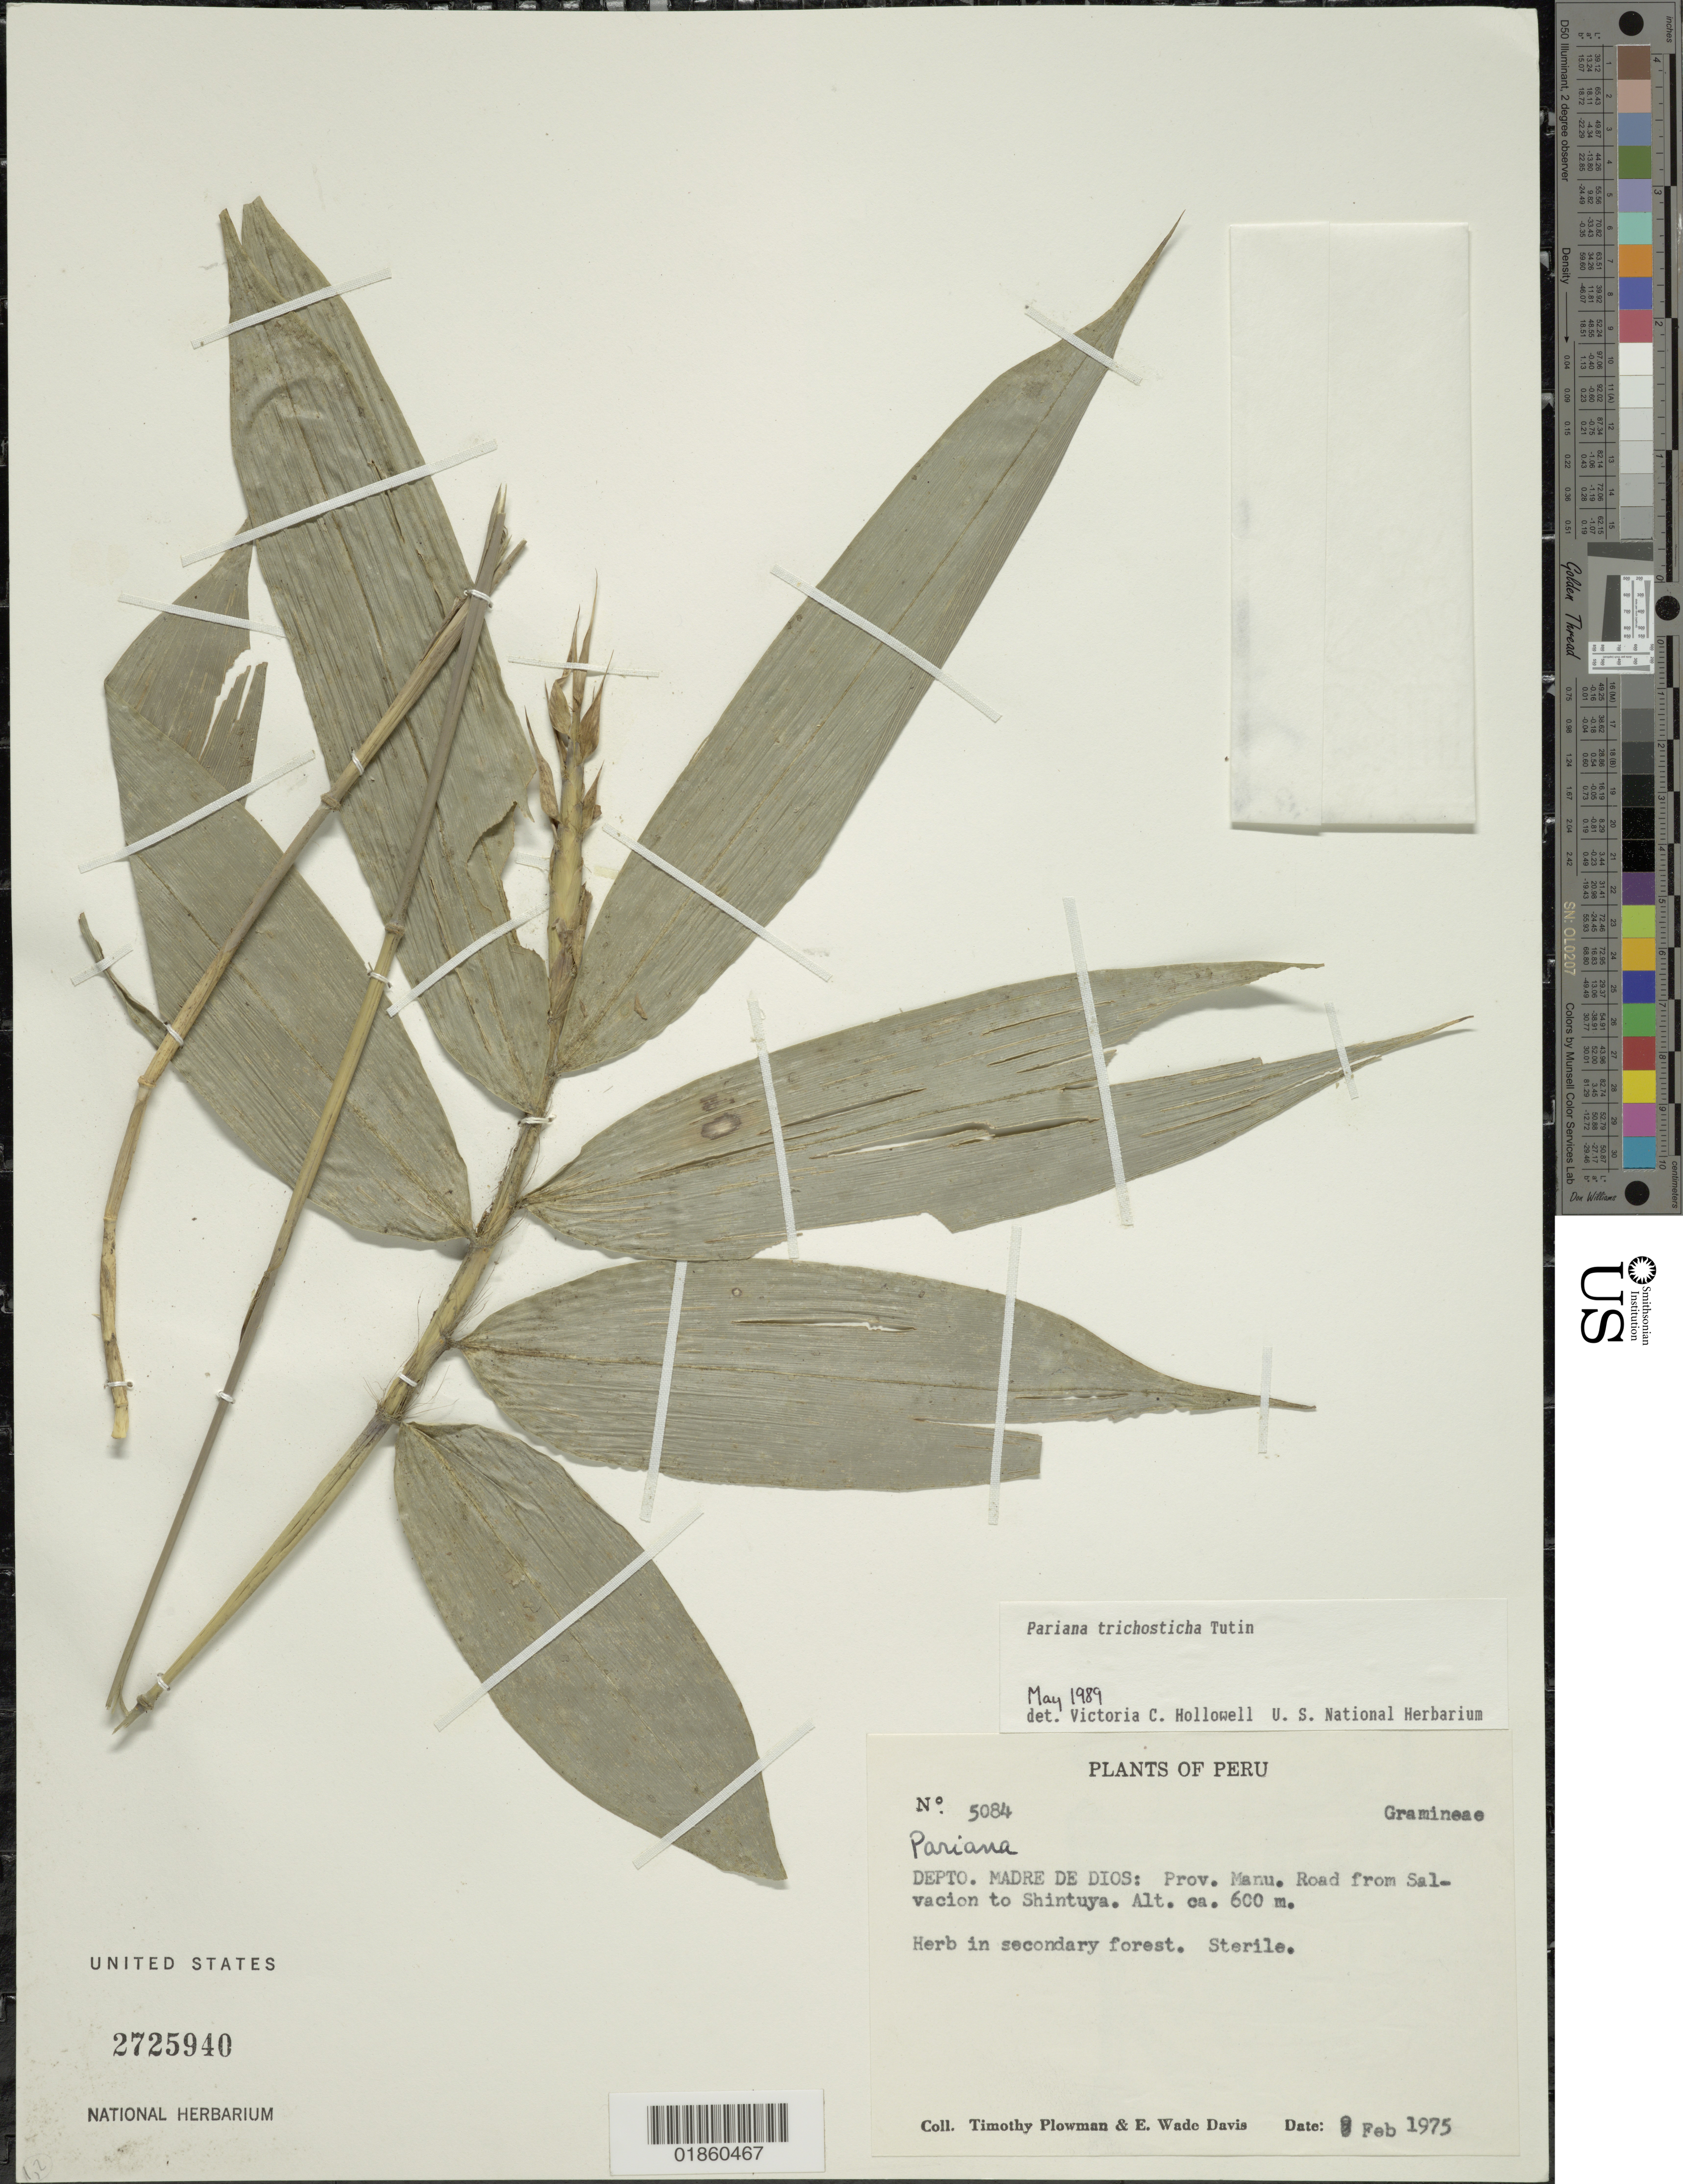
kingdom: Plantae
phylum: Tracheophyta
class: Liliopsida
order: Poales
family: Poaceae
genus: Pariana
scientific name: Pariana trichosticha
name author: Tutin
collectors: T. Plowman & E. Wade-Davis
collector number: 5084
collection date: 1975-02-09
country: Peru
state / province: Madre de Dios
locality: Prov. Manu. Road from Salvacion to Shintuya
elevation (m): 600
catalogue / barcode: US 2725940